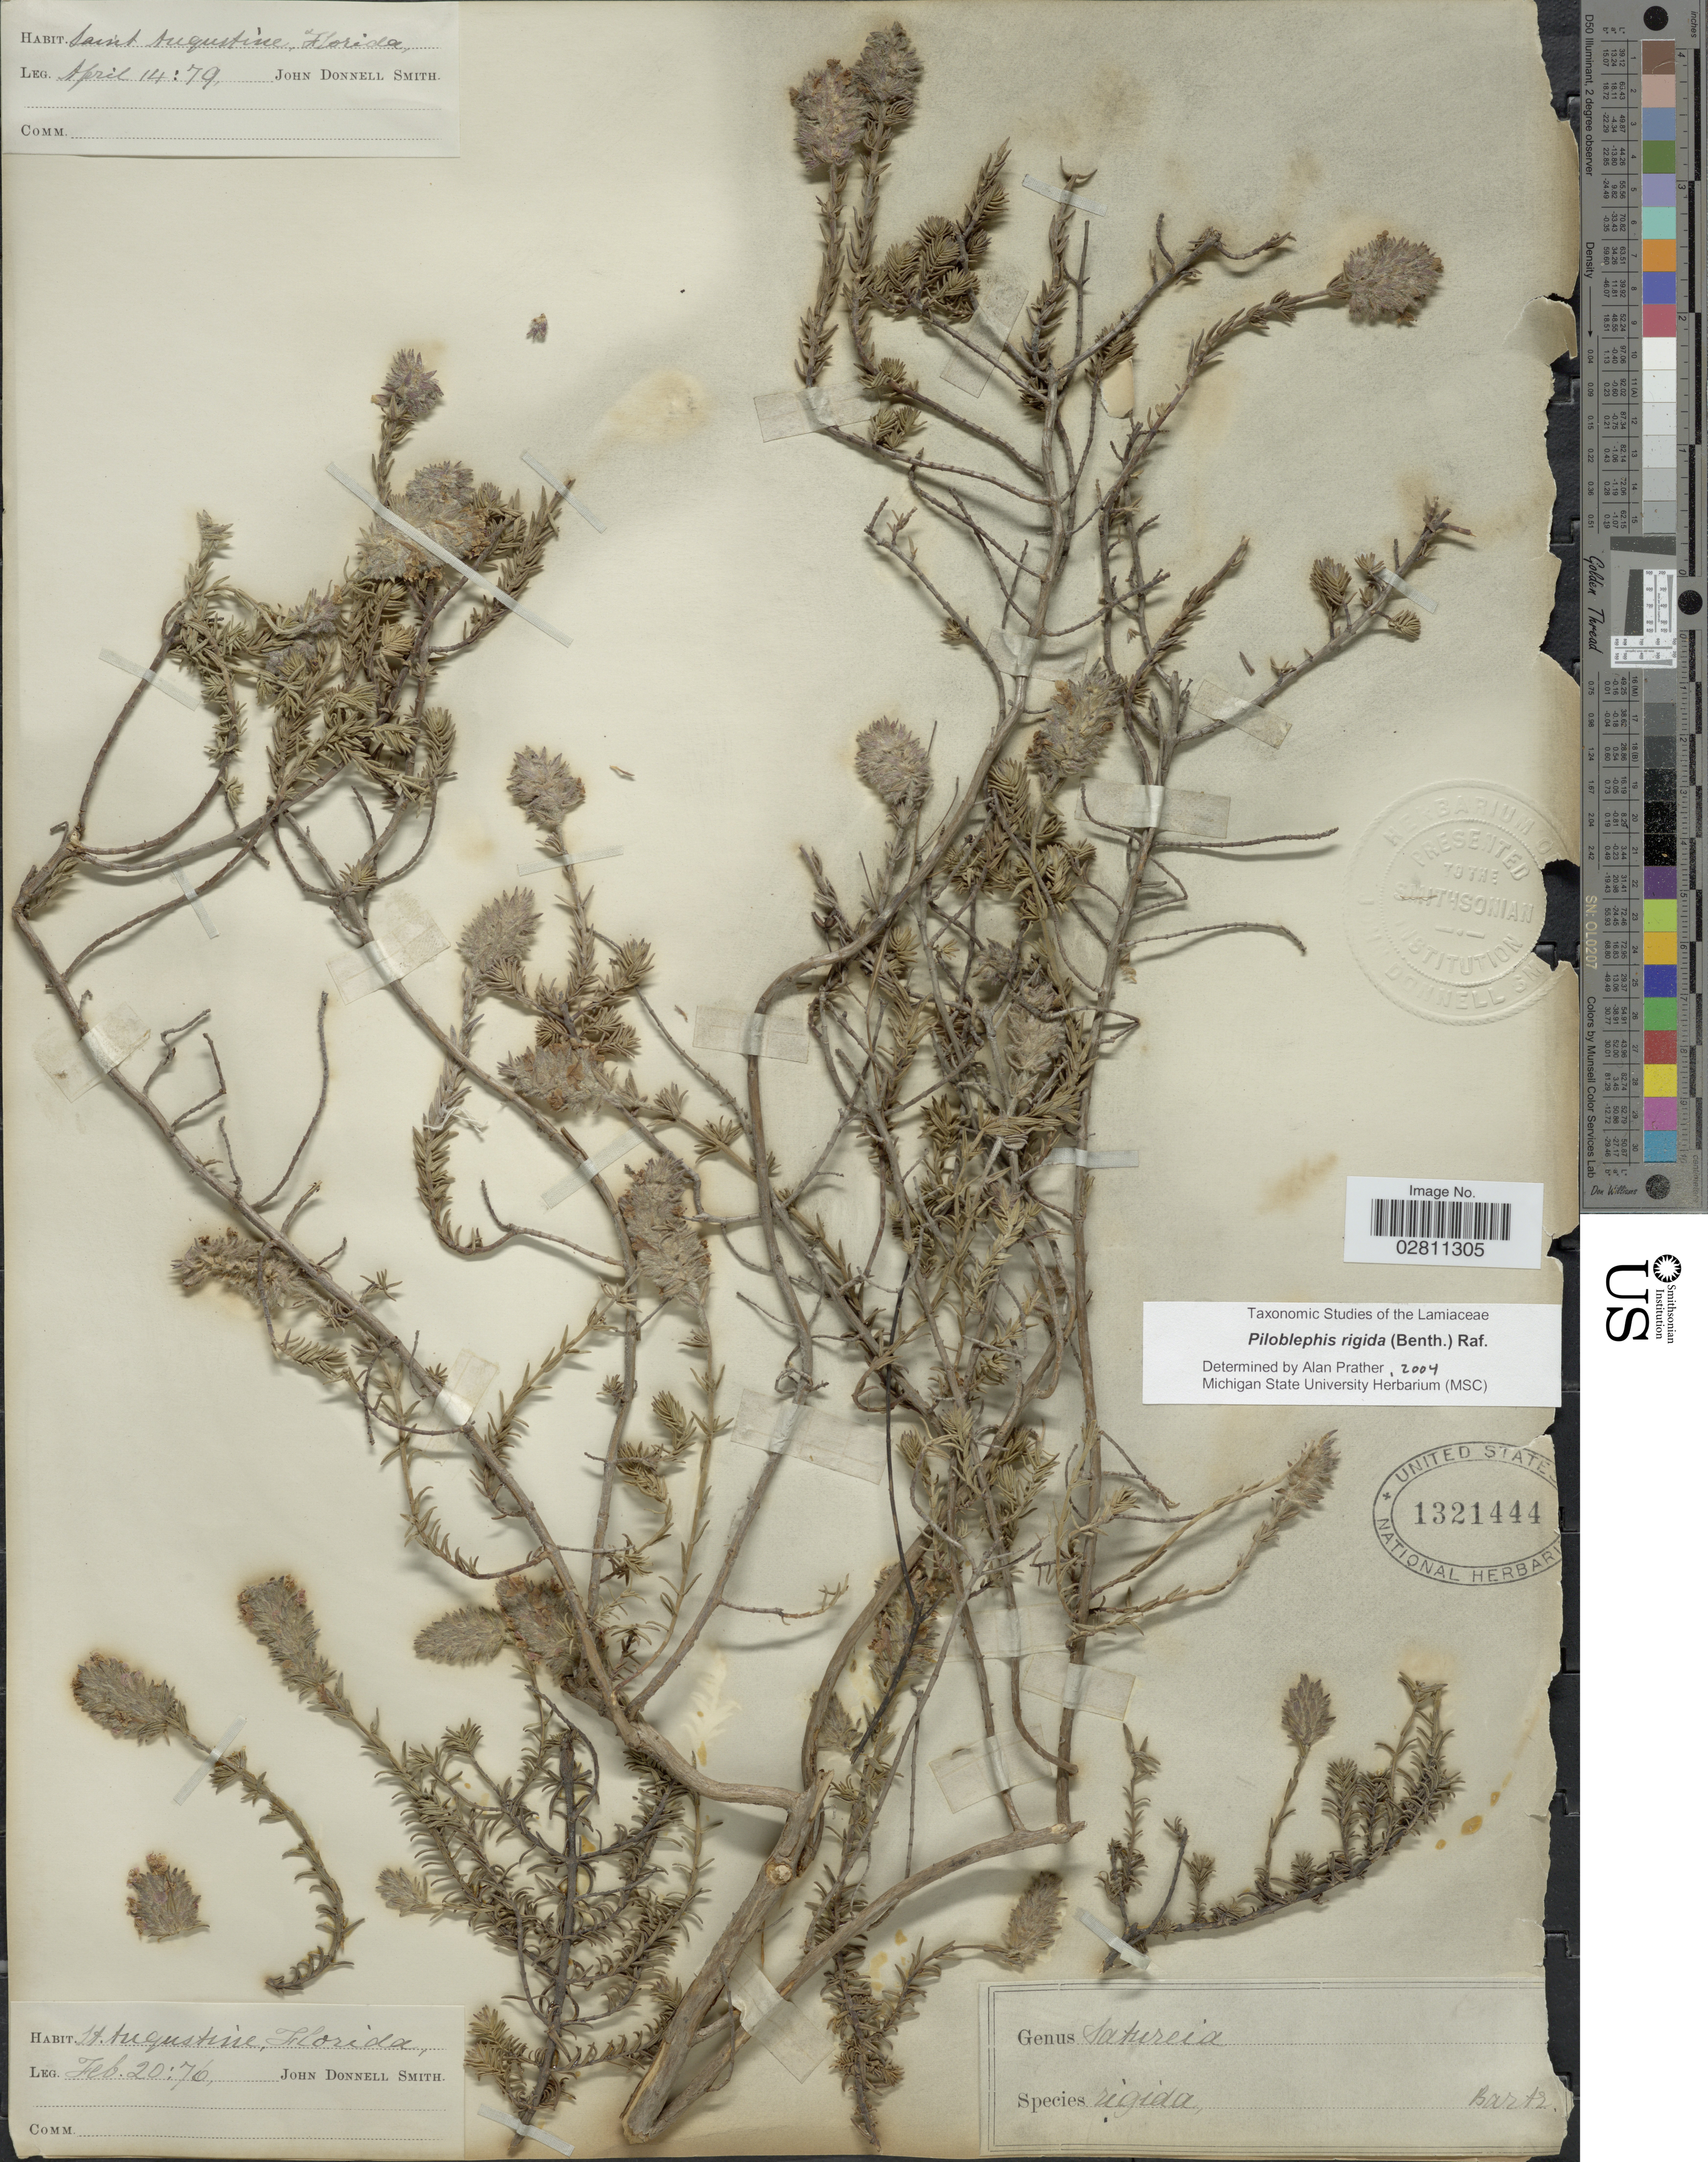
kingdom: Plantae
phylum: Tracheophyta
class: Magnoliopsida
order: Lamiales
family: Lamiaceae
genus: Piloblephis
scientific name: Piloblephis rigida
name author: (Bartram ex Benth.) Raf.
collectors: J. Donnell Smith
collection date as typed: Transcribed d/m/y: 20/2/70 to 14/4/79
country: United States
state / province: Florida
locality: St. Augustine.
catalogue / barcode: US 1321444